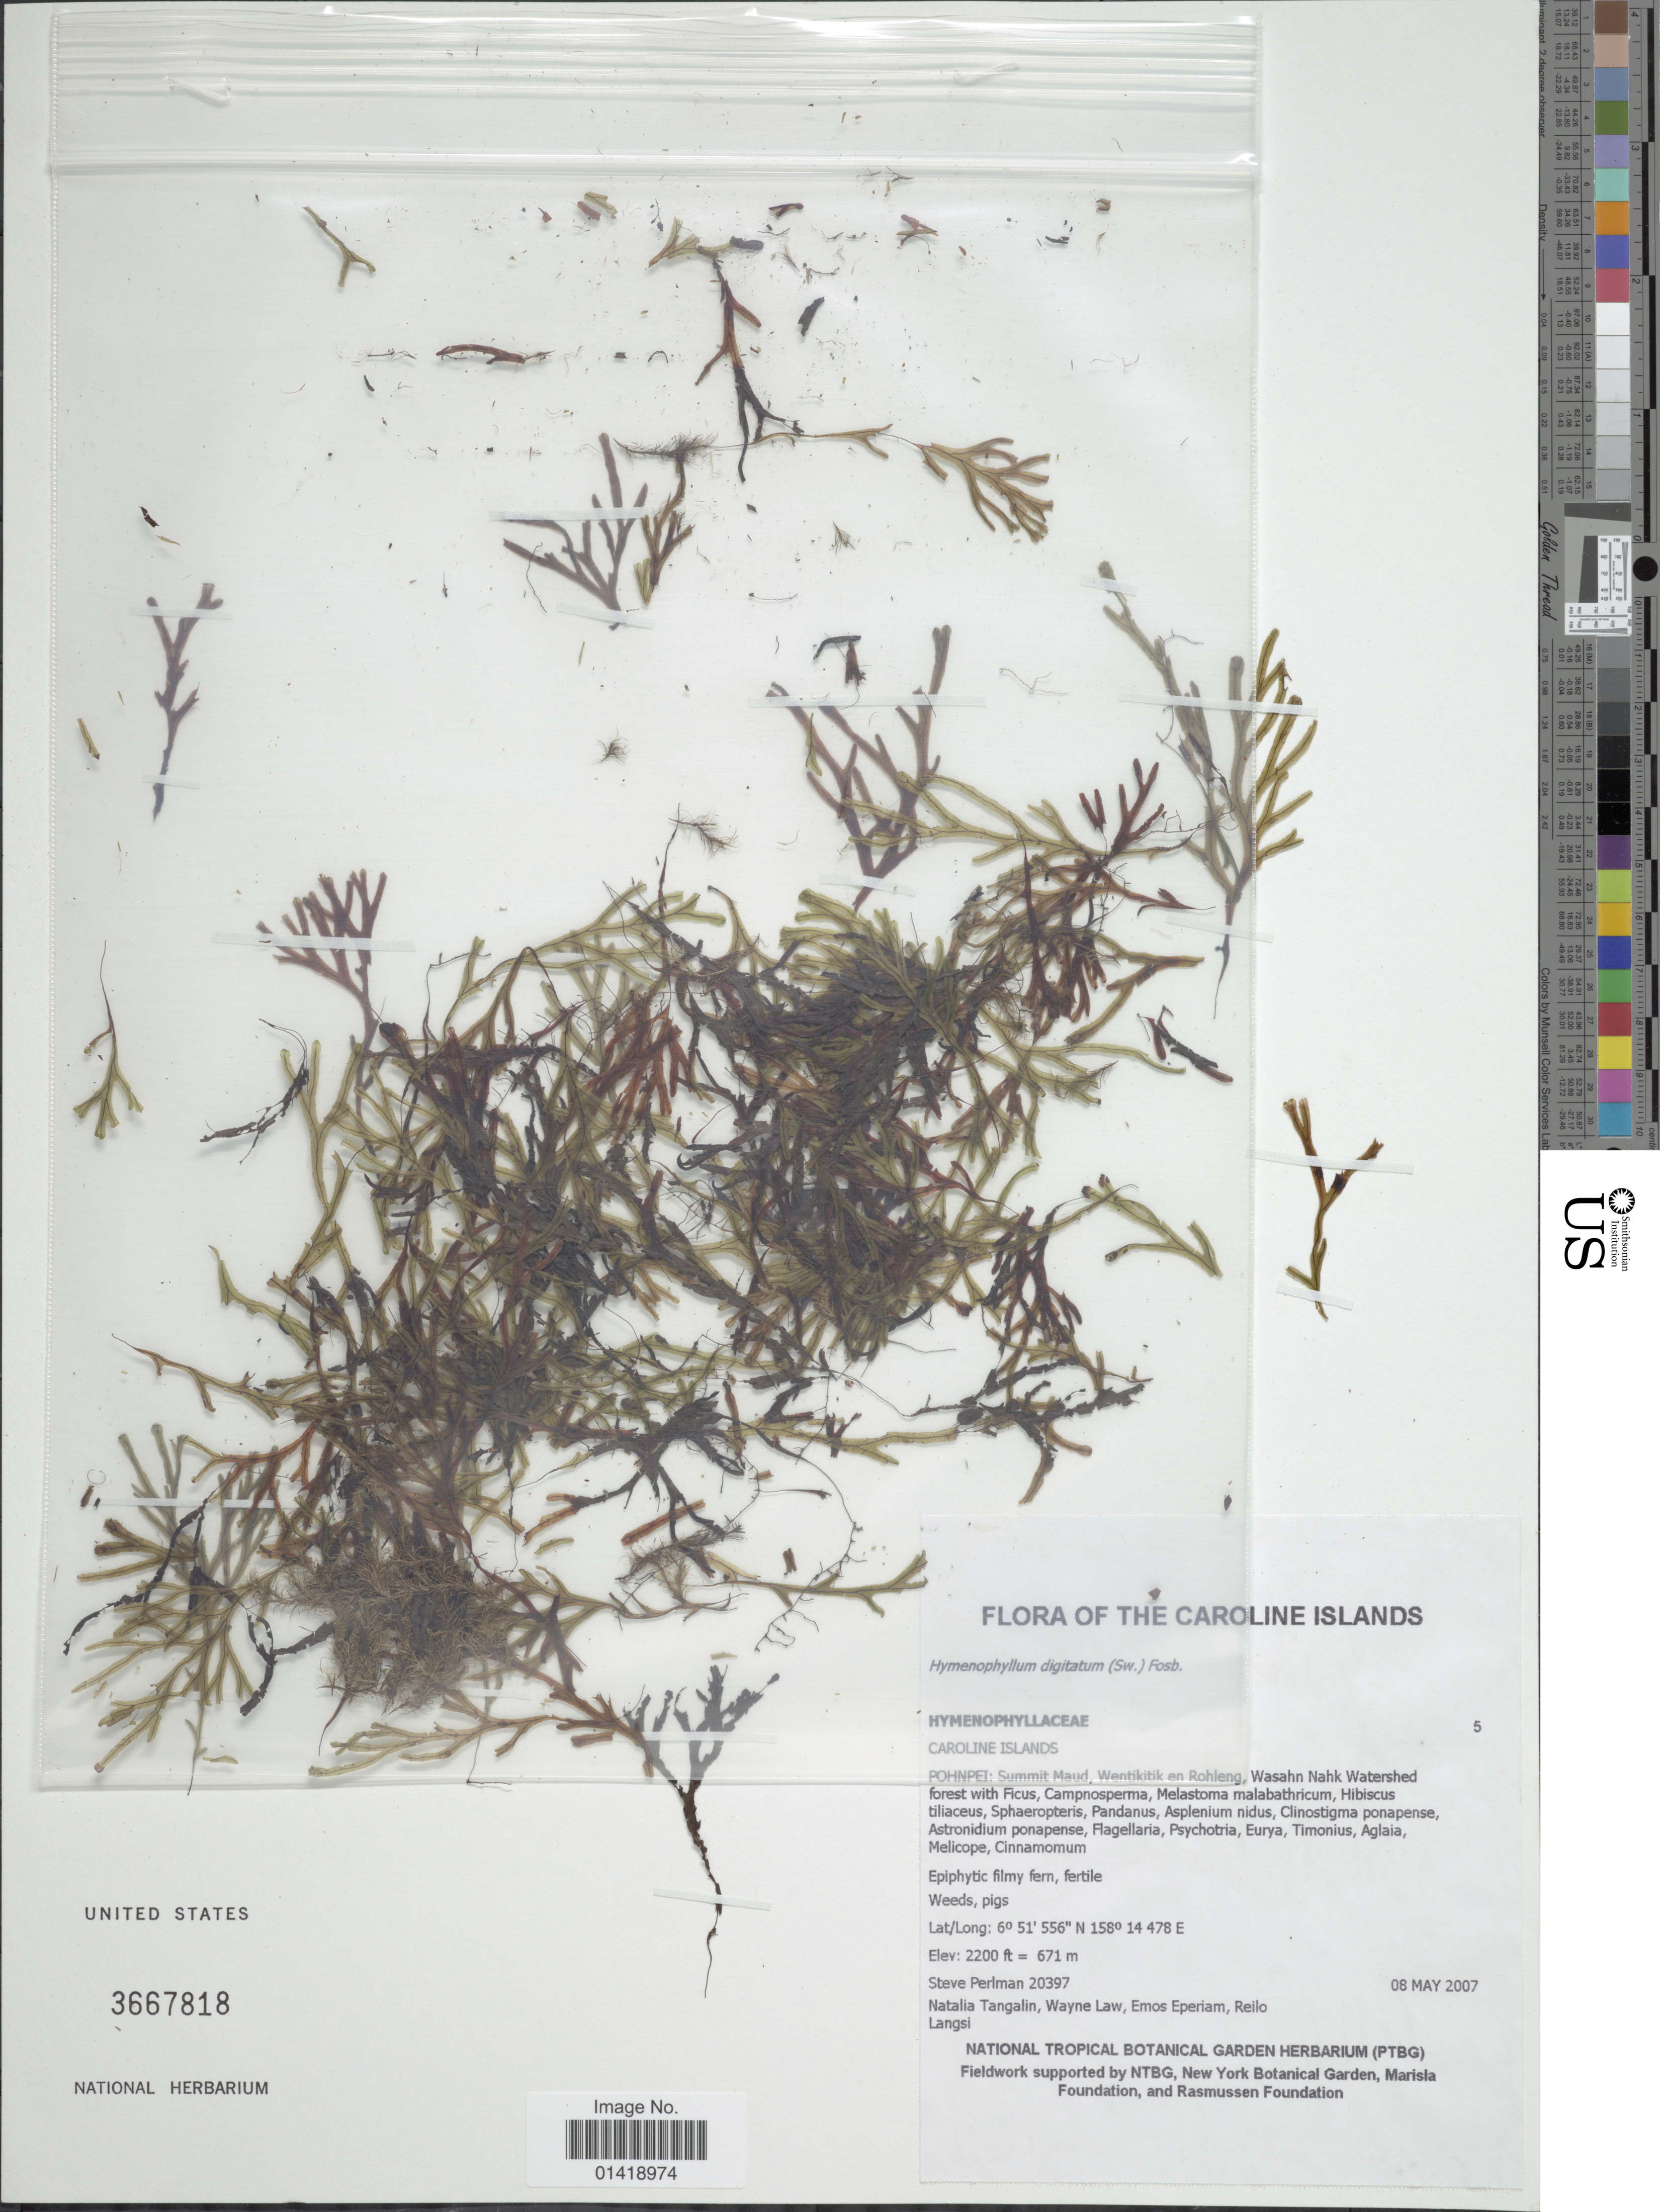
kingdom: Plantae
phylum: Tracheophyta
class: Polypodiopsida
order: Hymenophyllales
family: Hymenophyllaceae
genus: Hymenophyllum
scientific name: Hymenophyllum digitatum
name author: (Sw.) Fosberg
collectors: S. Perlman, N. Tangalin, W. Law, P. Eperiam & R. Langsi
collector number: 20397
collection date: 2007-05-08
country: Micronesia, Federated States of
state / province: Pohnpei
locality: Caroline Islands Pohnpei: summit Maud, Wentikitik en Rohleng, Wasahn Nahk watershed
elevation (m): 671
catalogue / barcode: US 3667818